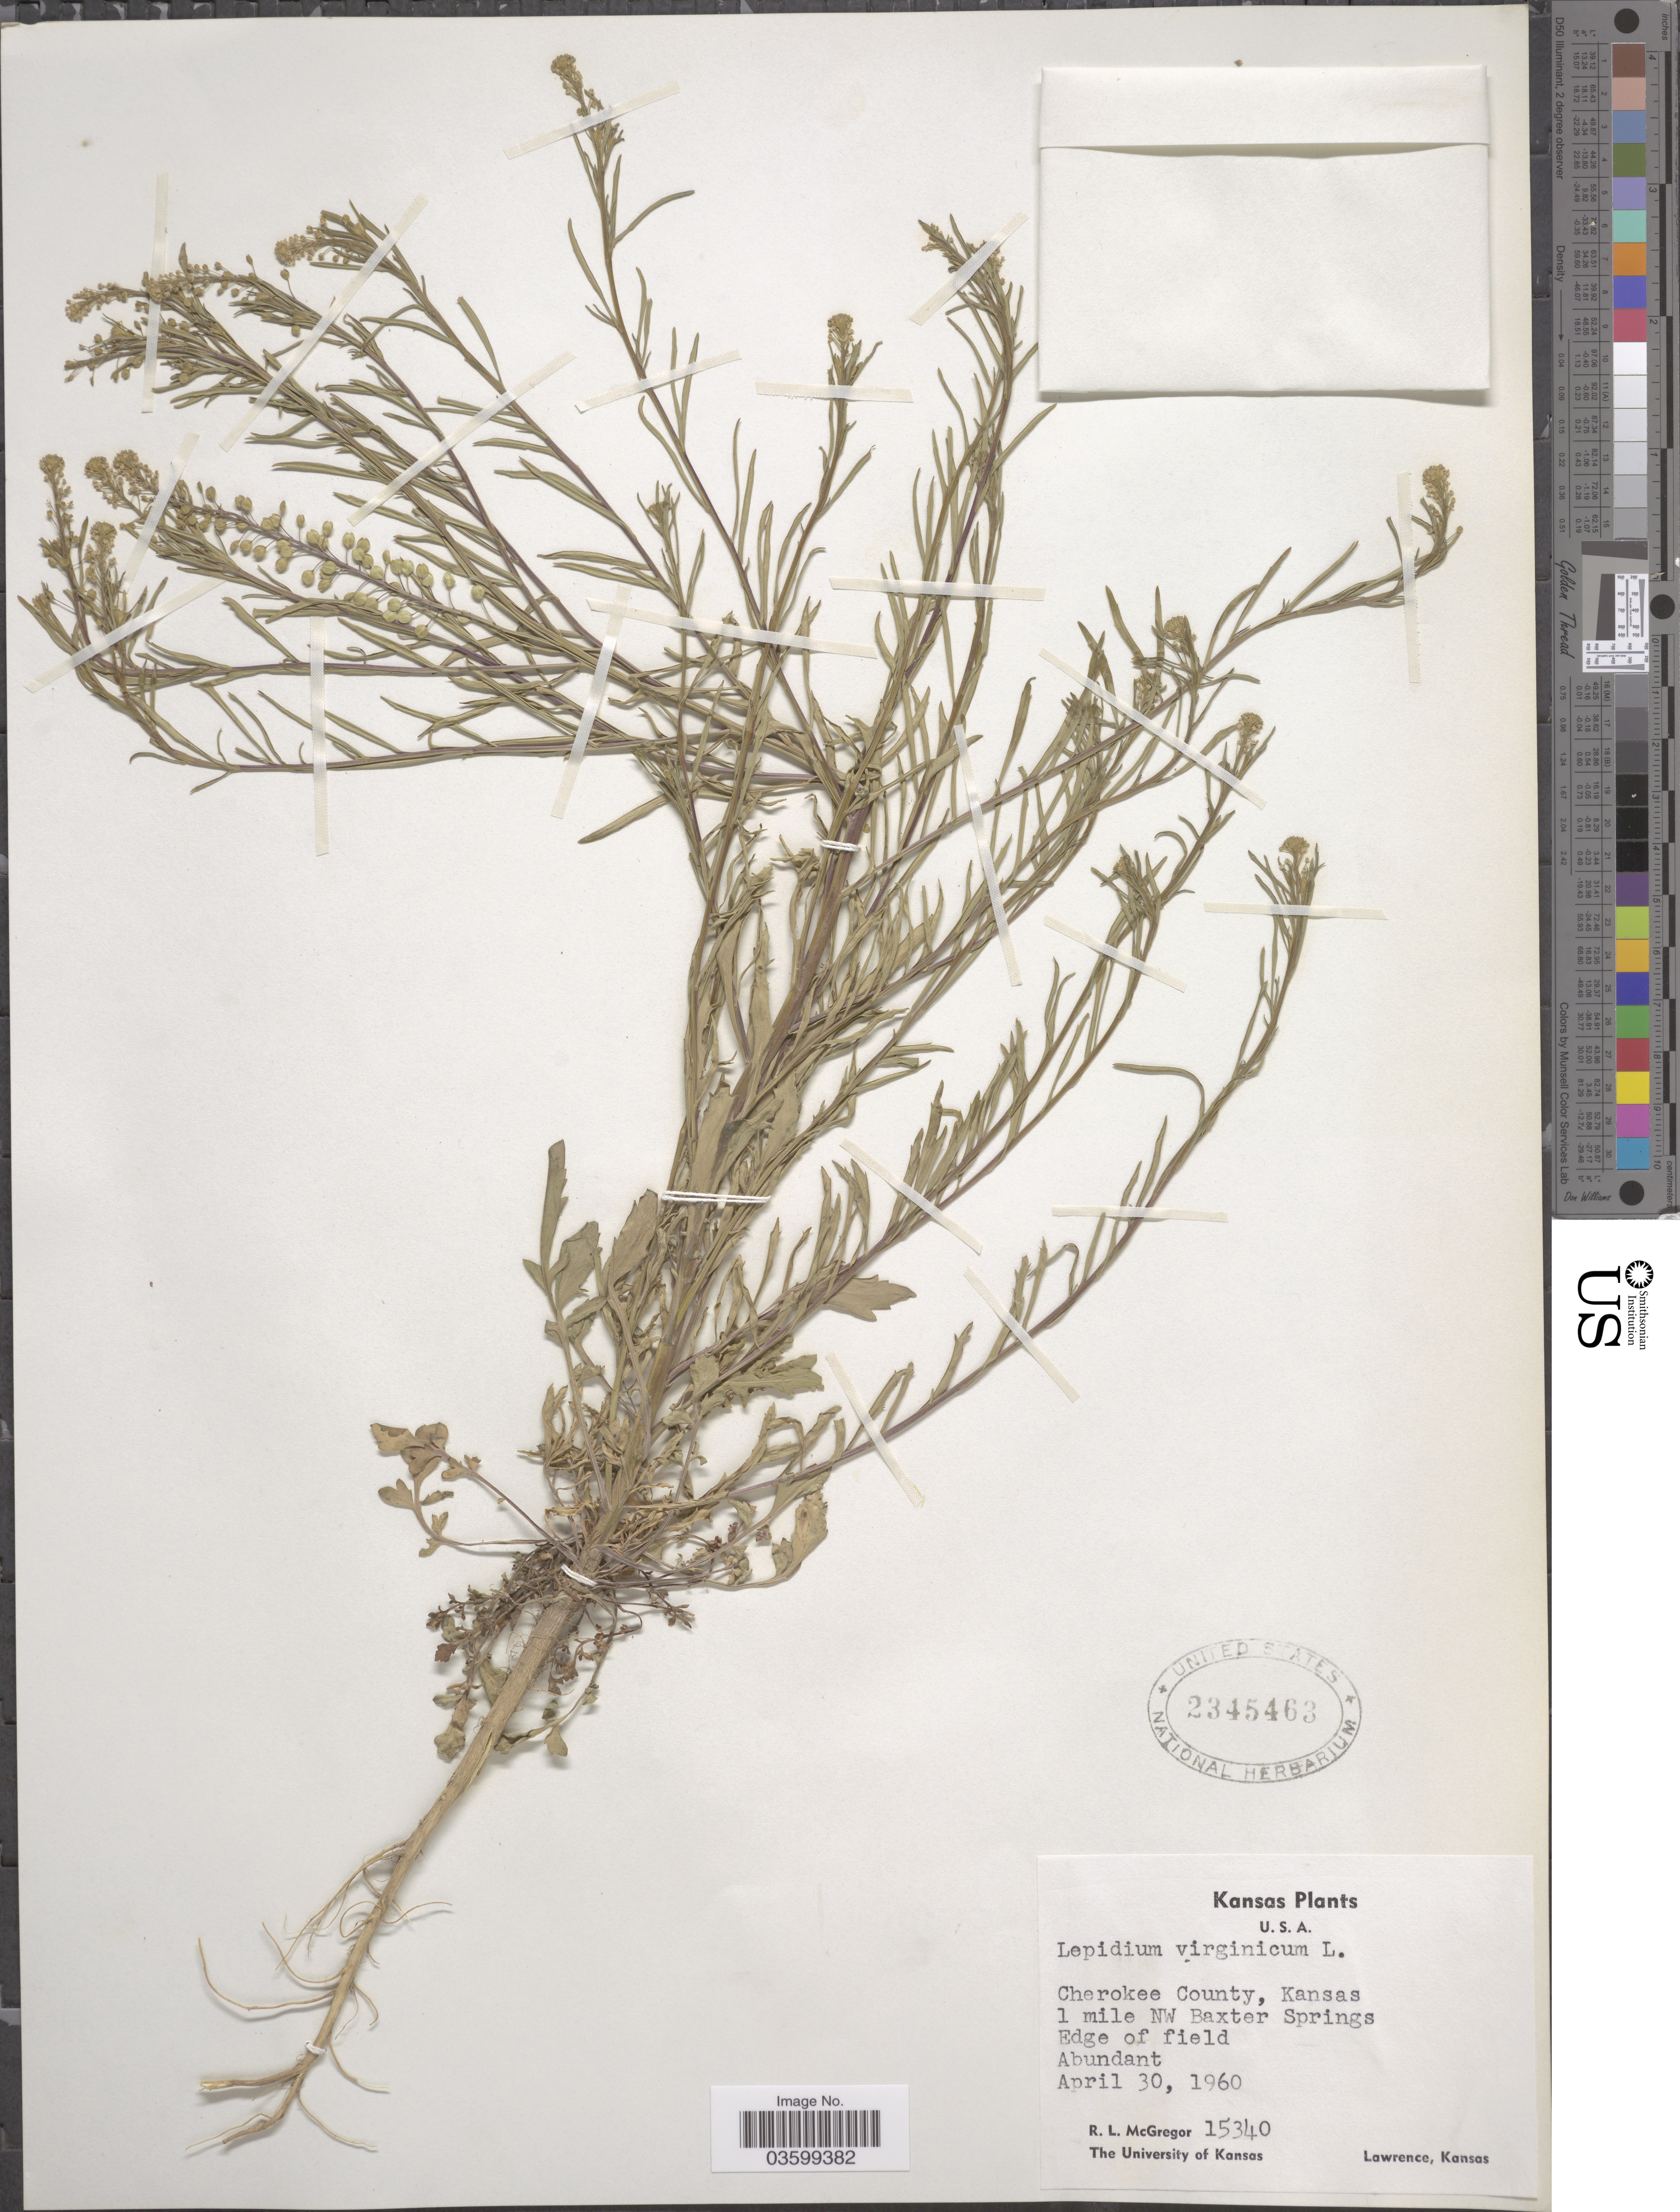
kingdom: Plantae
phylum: Tracheophyta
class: Magnoliopsida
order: Brassicales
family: Brassicaceae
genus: Lepidium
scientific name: Lepidium virginicum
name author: L.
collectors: R. McGregor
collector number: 15340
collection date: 1960-04-30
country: United States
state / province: Kansas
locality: Cherokee County. 1 mile NW Baxter Springs.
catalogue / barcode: US 2345463